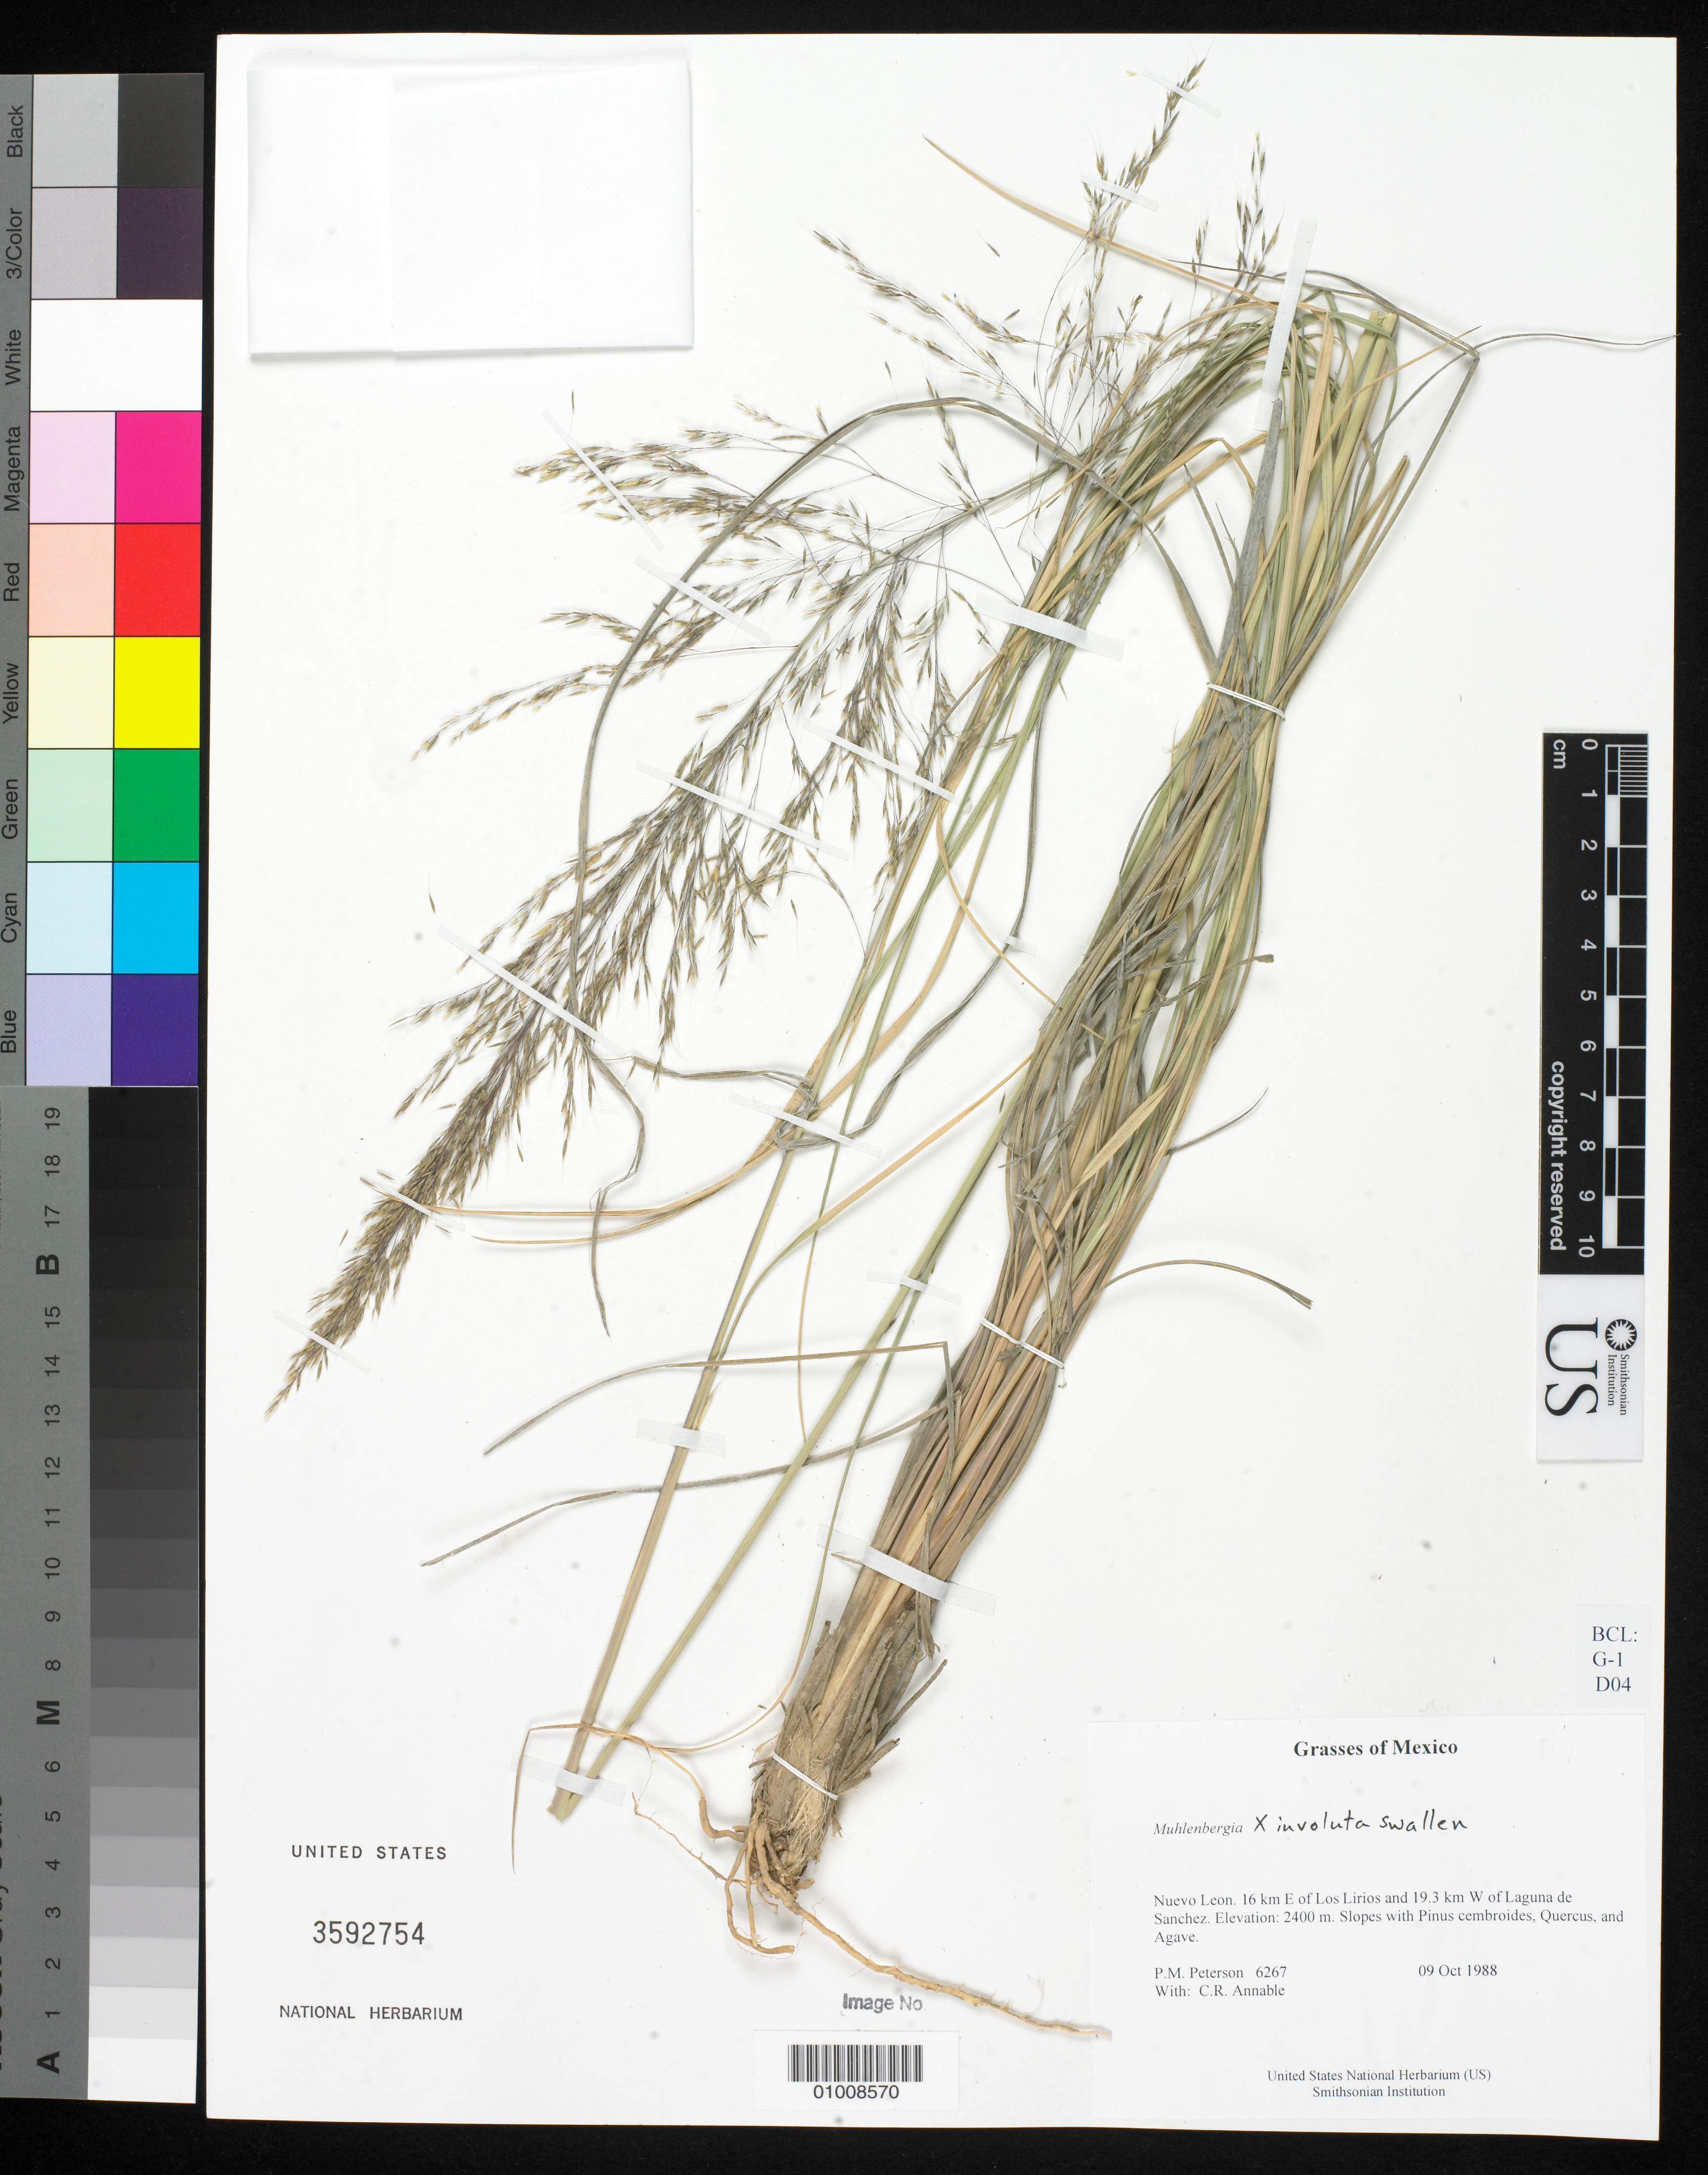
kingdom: Plantae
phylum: Tracheophyta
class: Liliopsida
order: Poales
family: Poaceae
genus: Muhlenbergia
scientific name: Muhlenbergia involuta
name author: Swallen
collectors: P. M. Peterson & C. R. Annable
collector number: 06267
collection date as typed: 09 Oct 1988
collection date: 1988-10-09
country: Mexico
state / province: Nuevo León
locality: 16 km E of Los Lirios and 19.3 km W of Laguna de Sanchez.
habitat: Slopes with Pinus cembroides, Quercus, and Agave.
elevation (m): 2400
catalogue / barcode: US 3592754